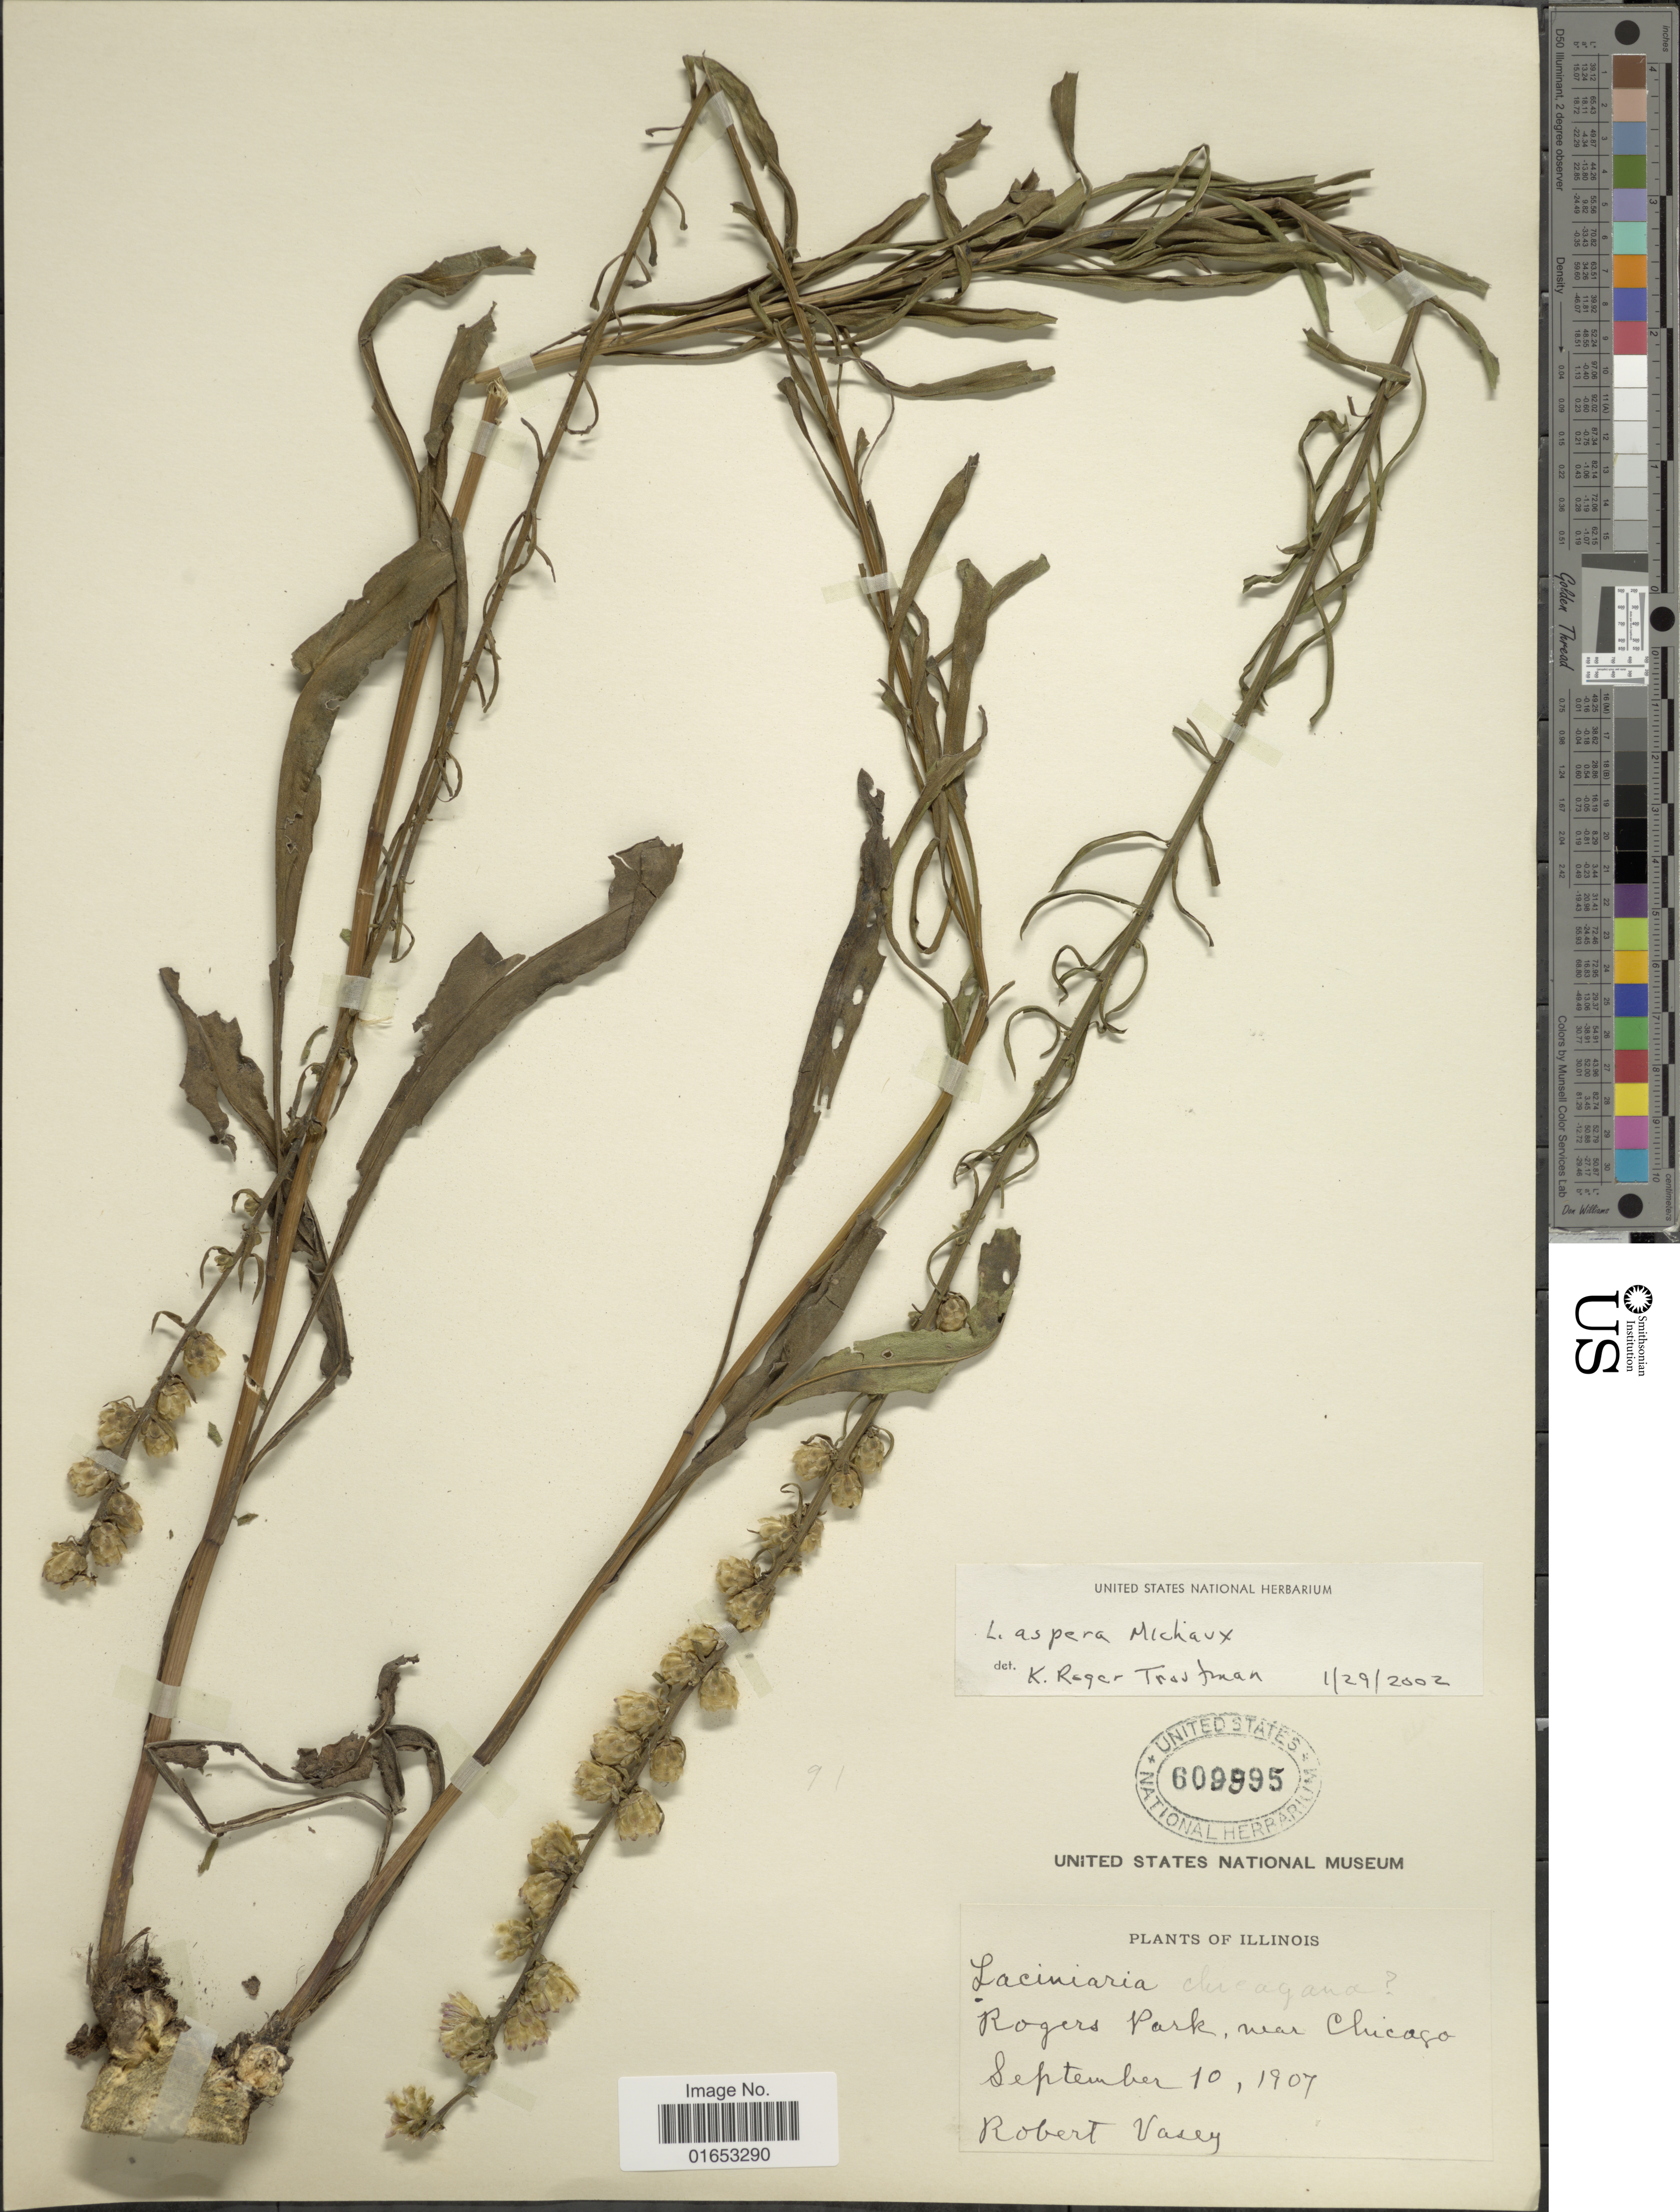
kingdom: Plantae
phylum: Tracheophyta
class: Magnoliopsida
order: Asterales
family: Asteraceae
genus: Liatris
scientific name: Liatris aspera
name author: Michx.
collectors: R. Vasey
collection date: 1907-09-10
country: United States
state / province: Illinois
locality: Rogers Park, near Chicago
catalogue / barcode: US 609995